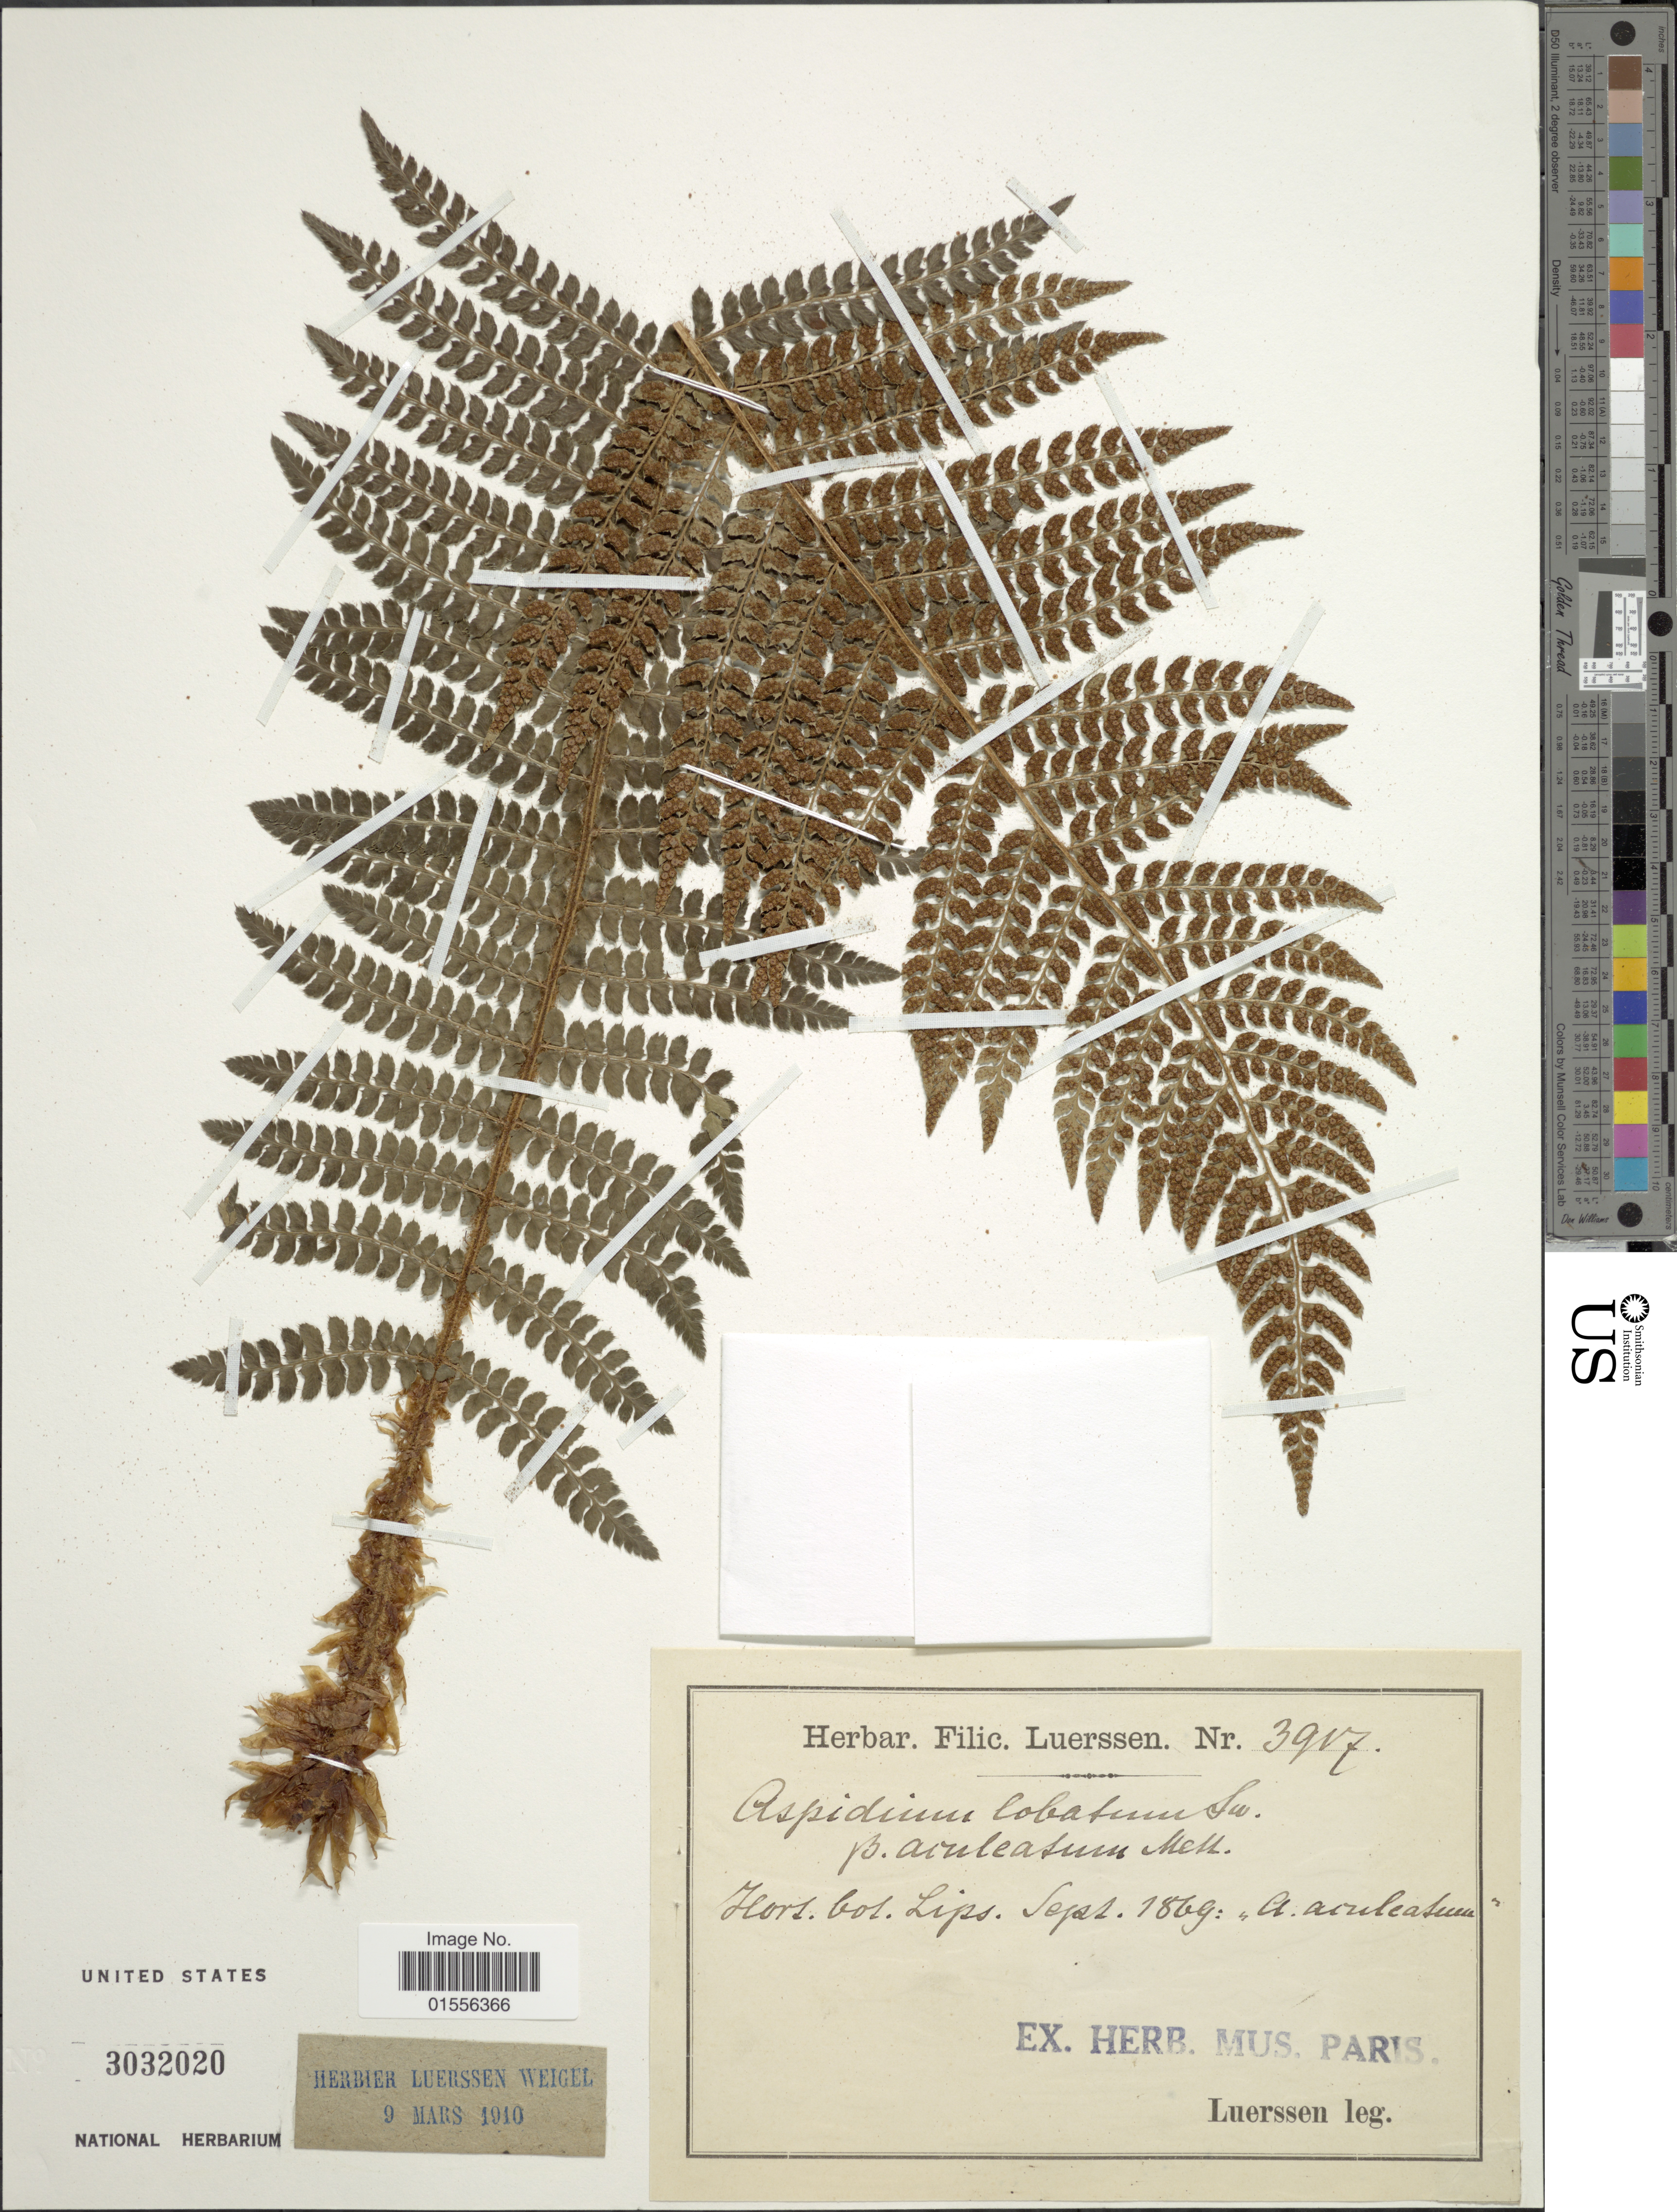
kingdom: Plantae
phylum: Tracheophyta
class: Polypodiopsida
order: Polypodiales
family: Dryopteridaceae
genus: Polystichum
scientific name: Polystichum aculeatum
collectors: Luerssen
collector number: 3917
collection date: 1869-09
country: Germany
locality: Hort bot Lips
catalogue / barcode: US 3032020